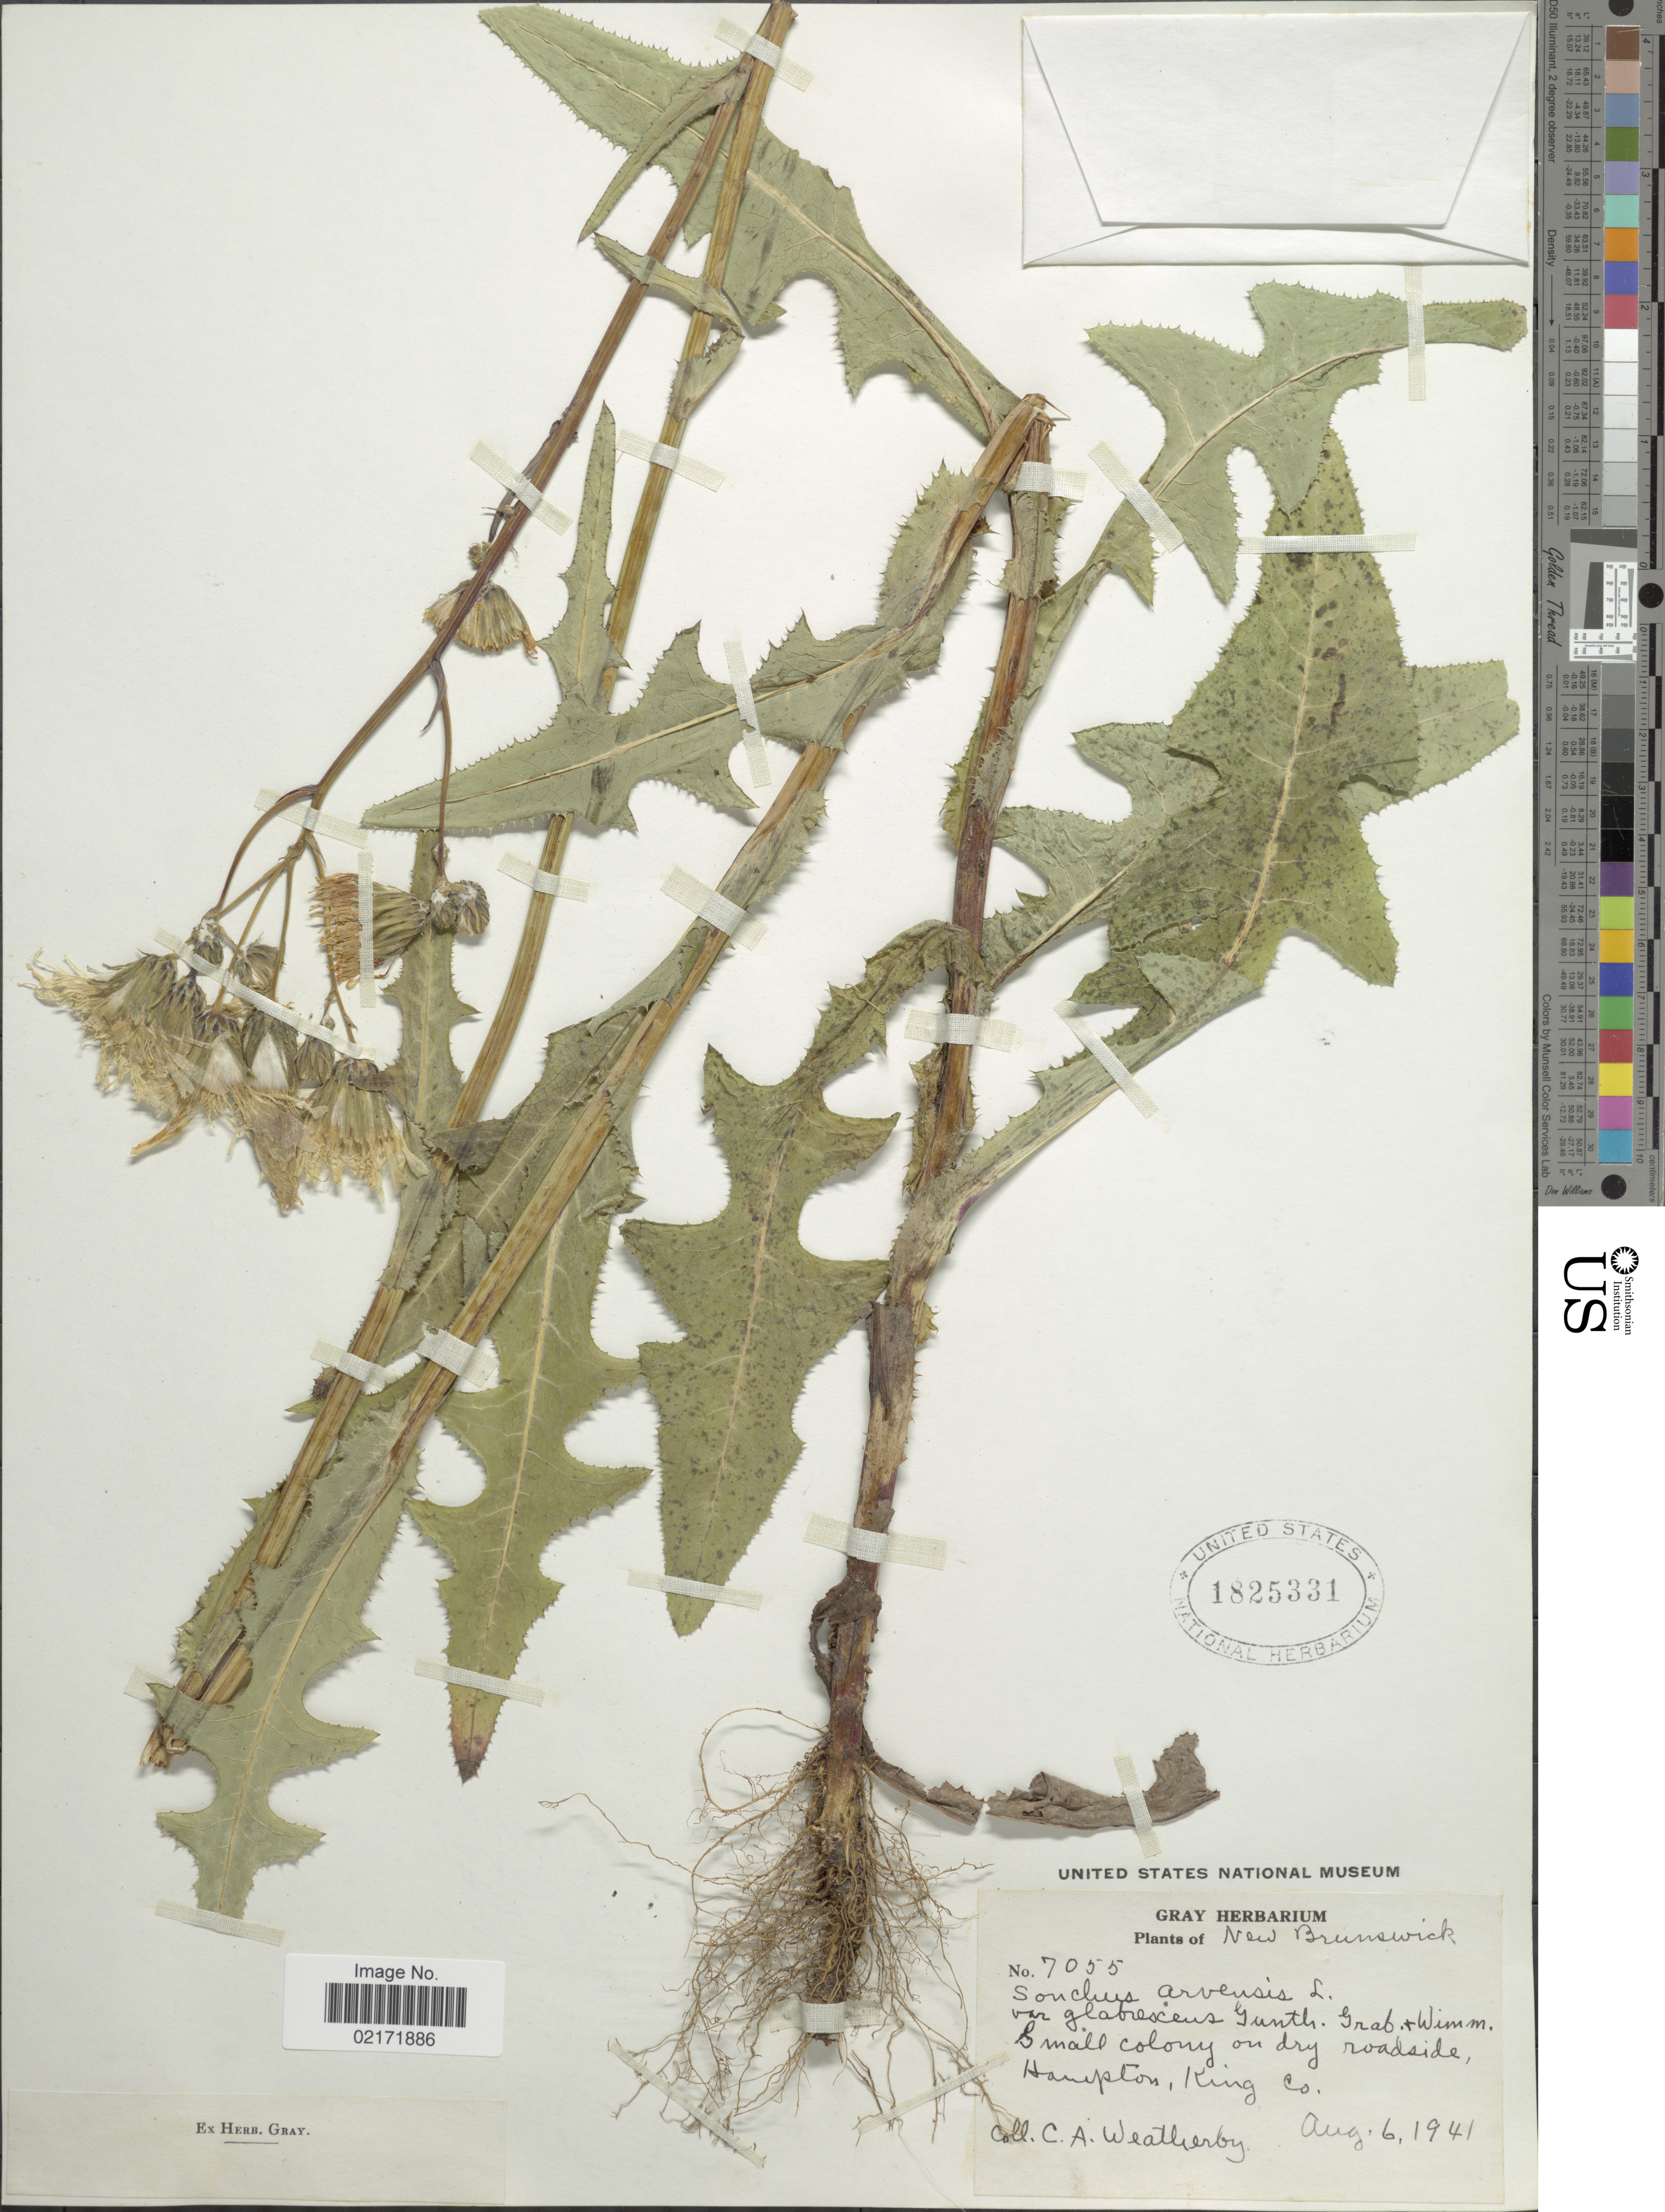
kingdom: Plantae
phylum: Tracheophyta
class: Magnoliopsida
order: Asterales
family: Asteraceae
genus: Sonchus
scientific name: Sonchus arvensis subsp. uliginosus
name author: (M. Bieb.) Nyman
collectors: C. A. Weatherby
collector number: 7055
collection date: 1941-08-06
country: Canada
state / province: New Brunswick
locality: Small colony on dry roadside, Hampton, King Co.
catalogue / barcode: US 1825331